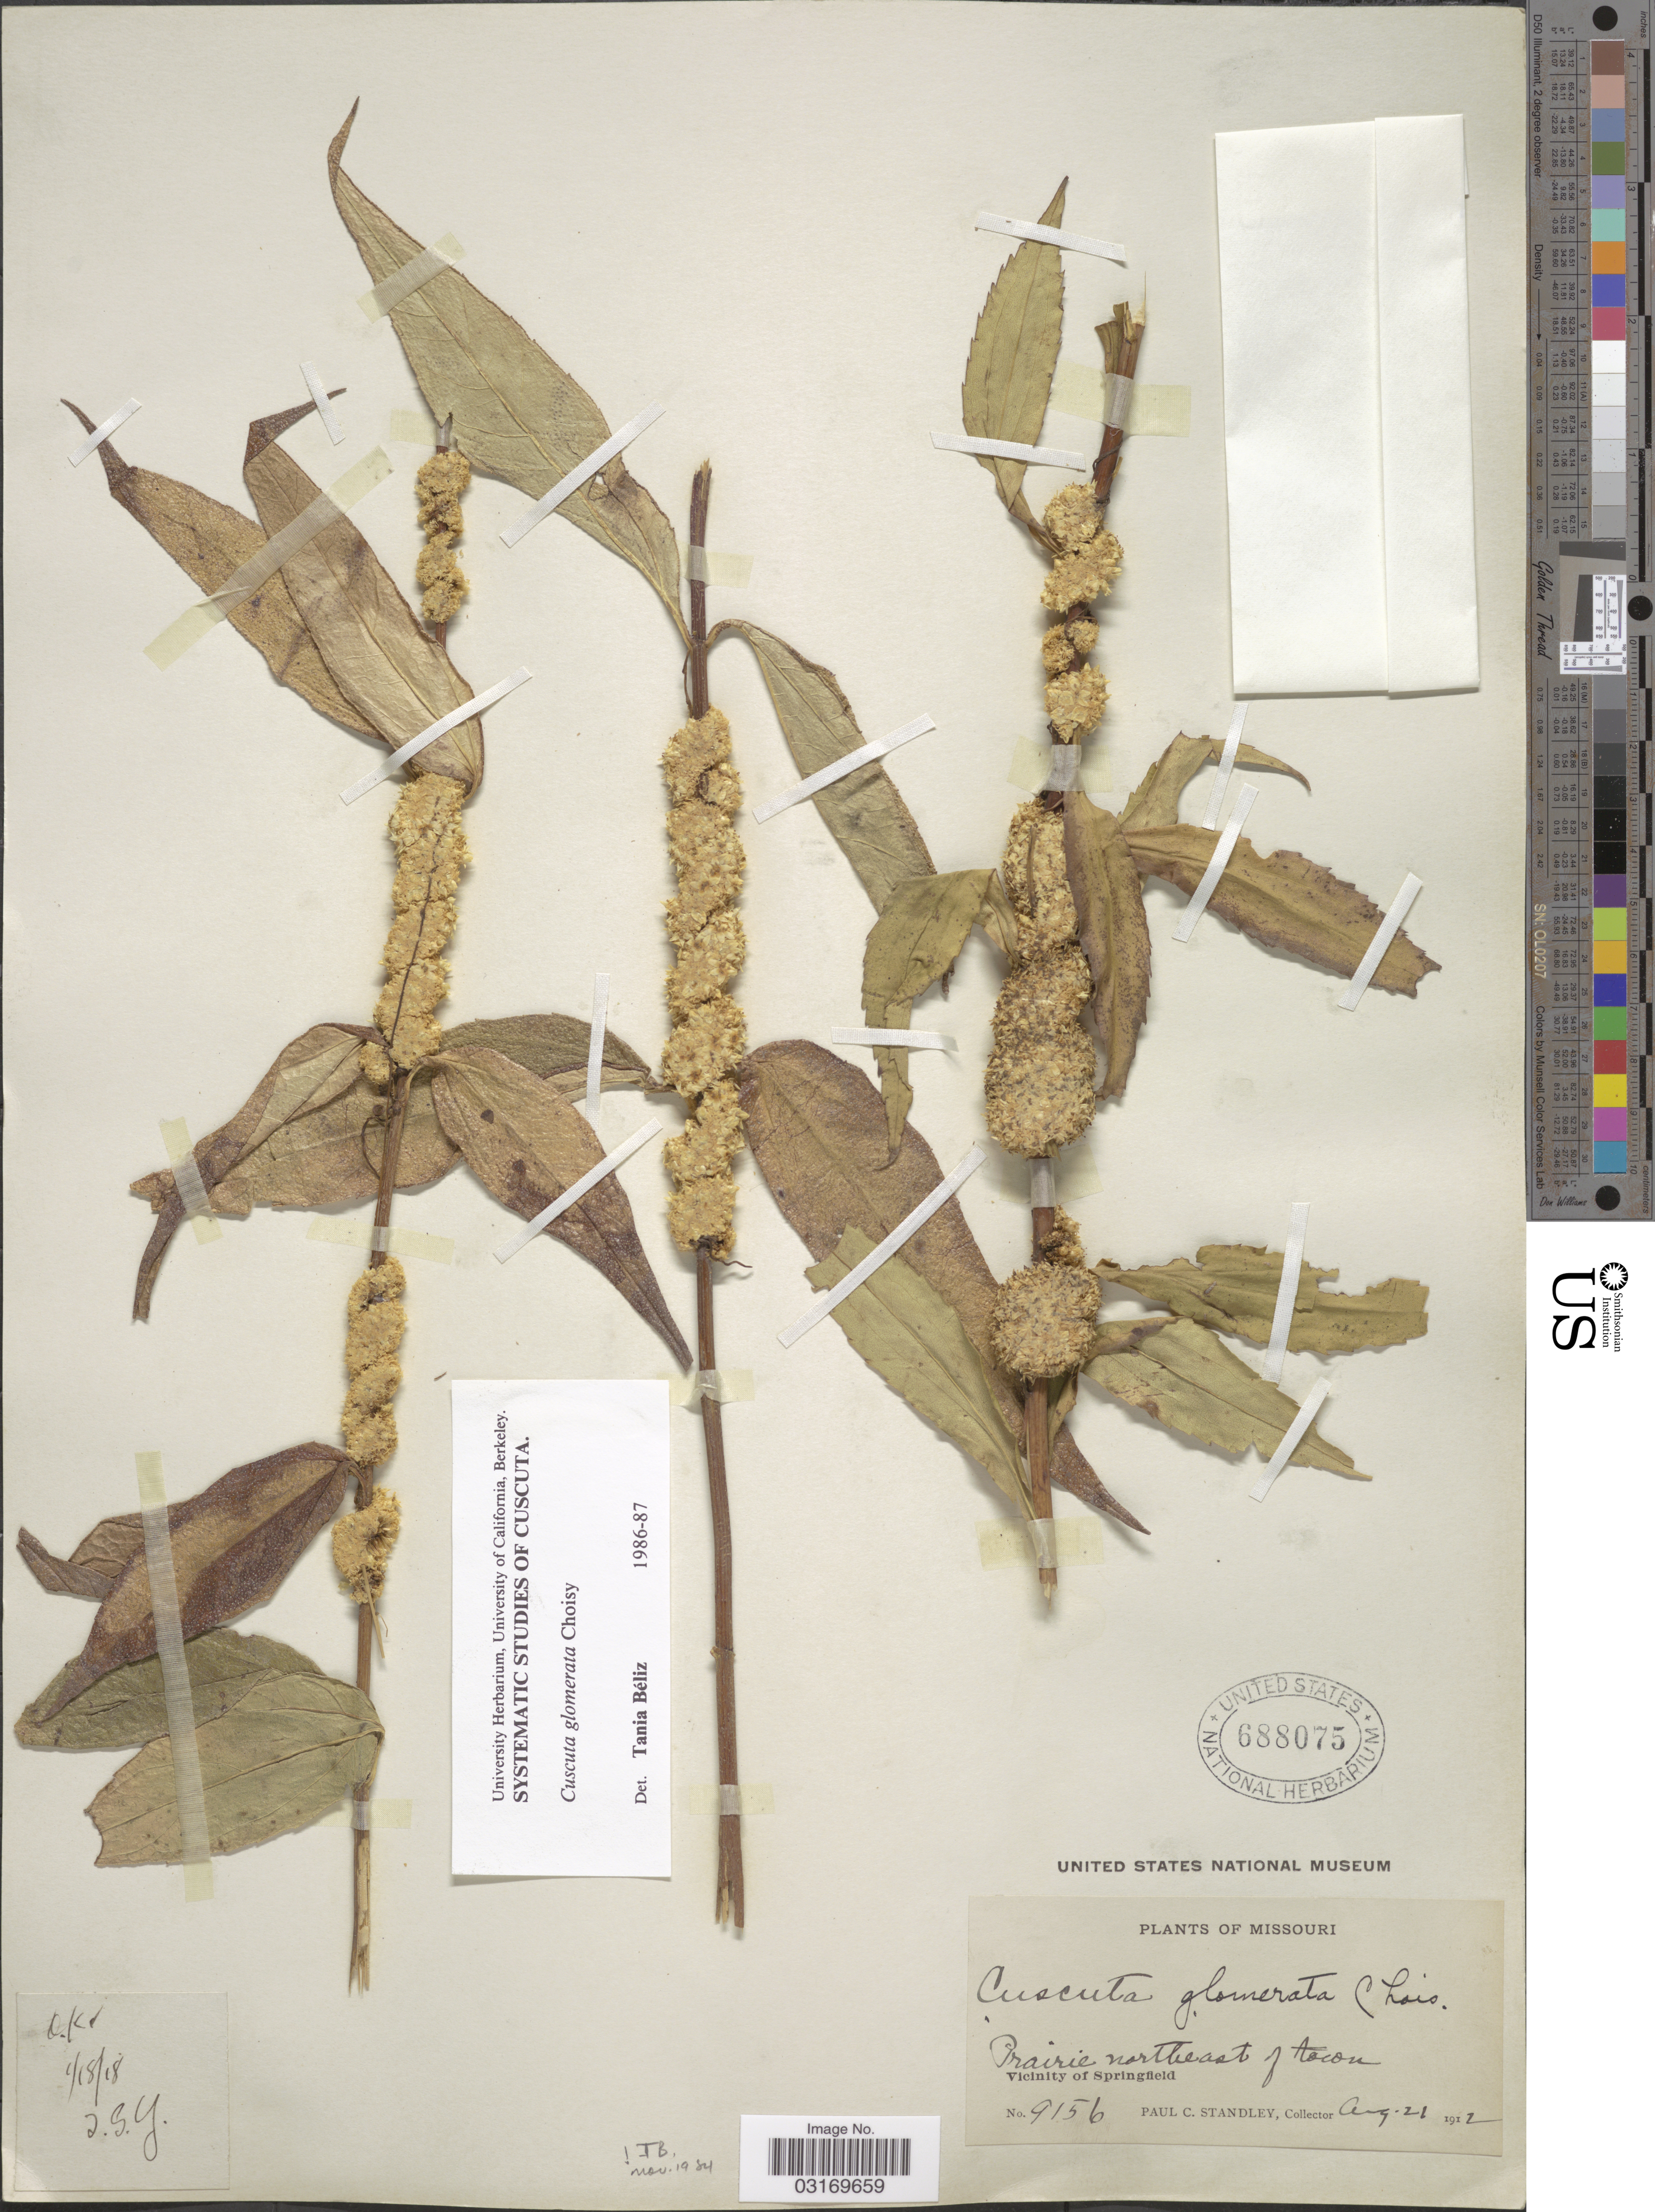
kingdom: Plantae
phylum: Tracheophyta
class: Magnoliopsida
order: Solanales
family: Convolvulaceae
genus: Cuscuta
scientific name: Cuscuta glomerata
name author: Chris.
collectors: P. C. Standley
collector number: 9156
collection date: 1912-08-21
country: United States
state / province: Missouri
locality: Northeast of town. Vicinity of Springfield.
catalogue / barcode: US 688075